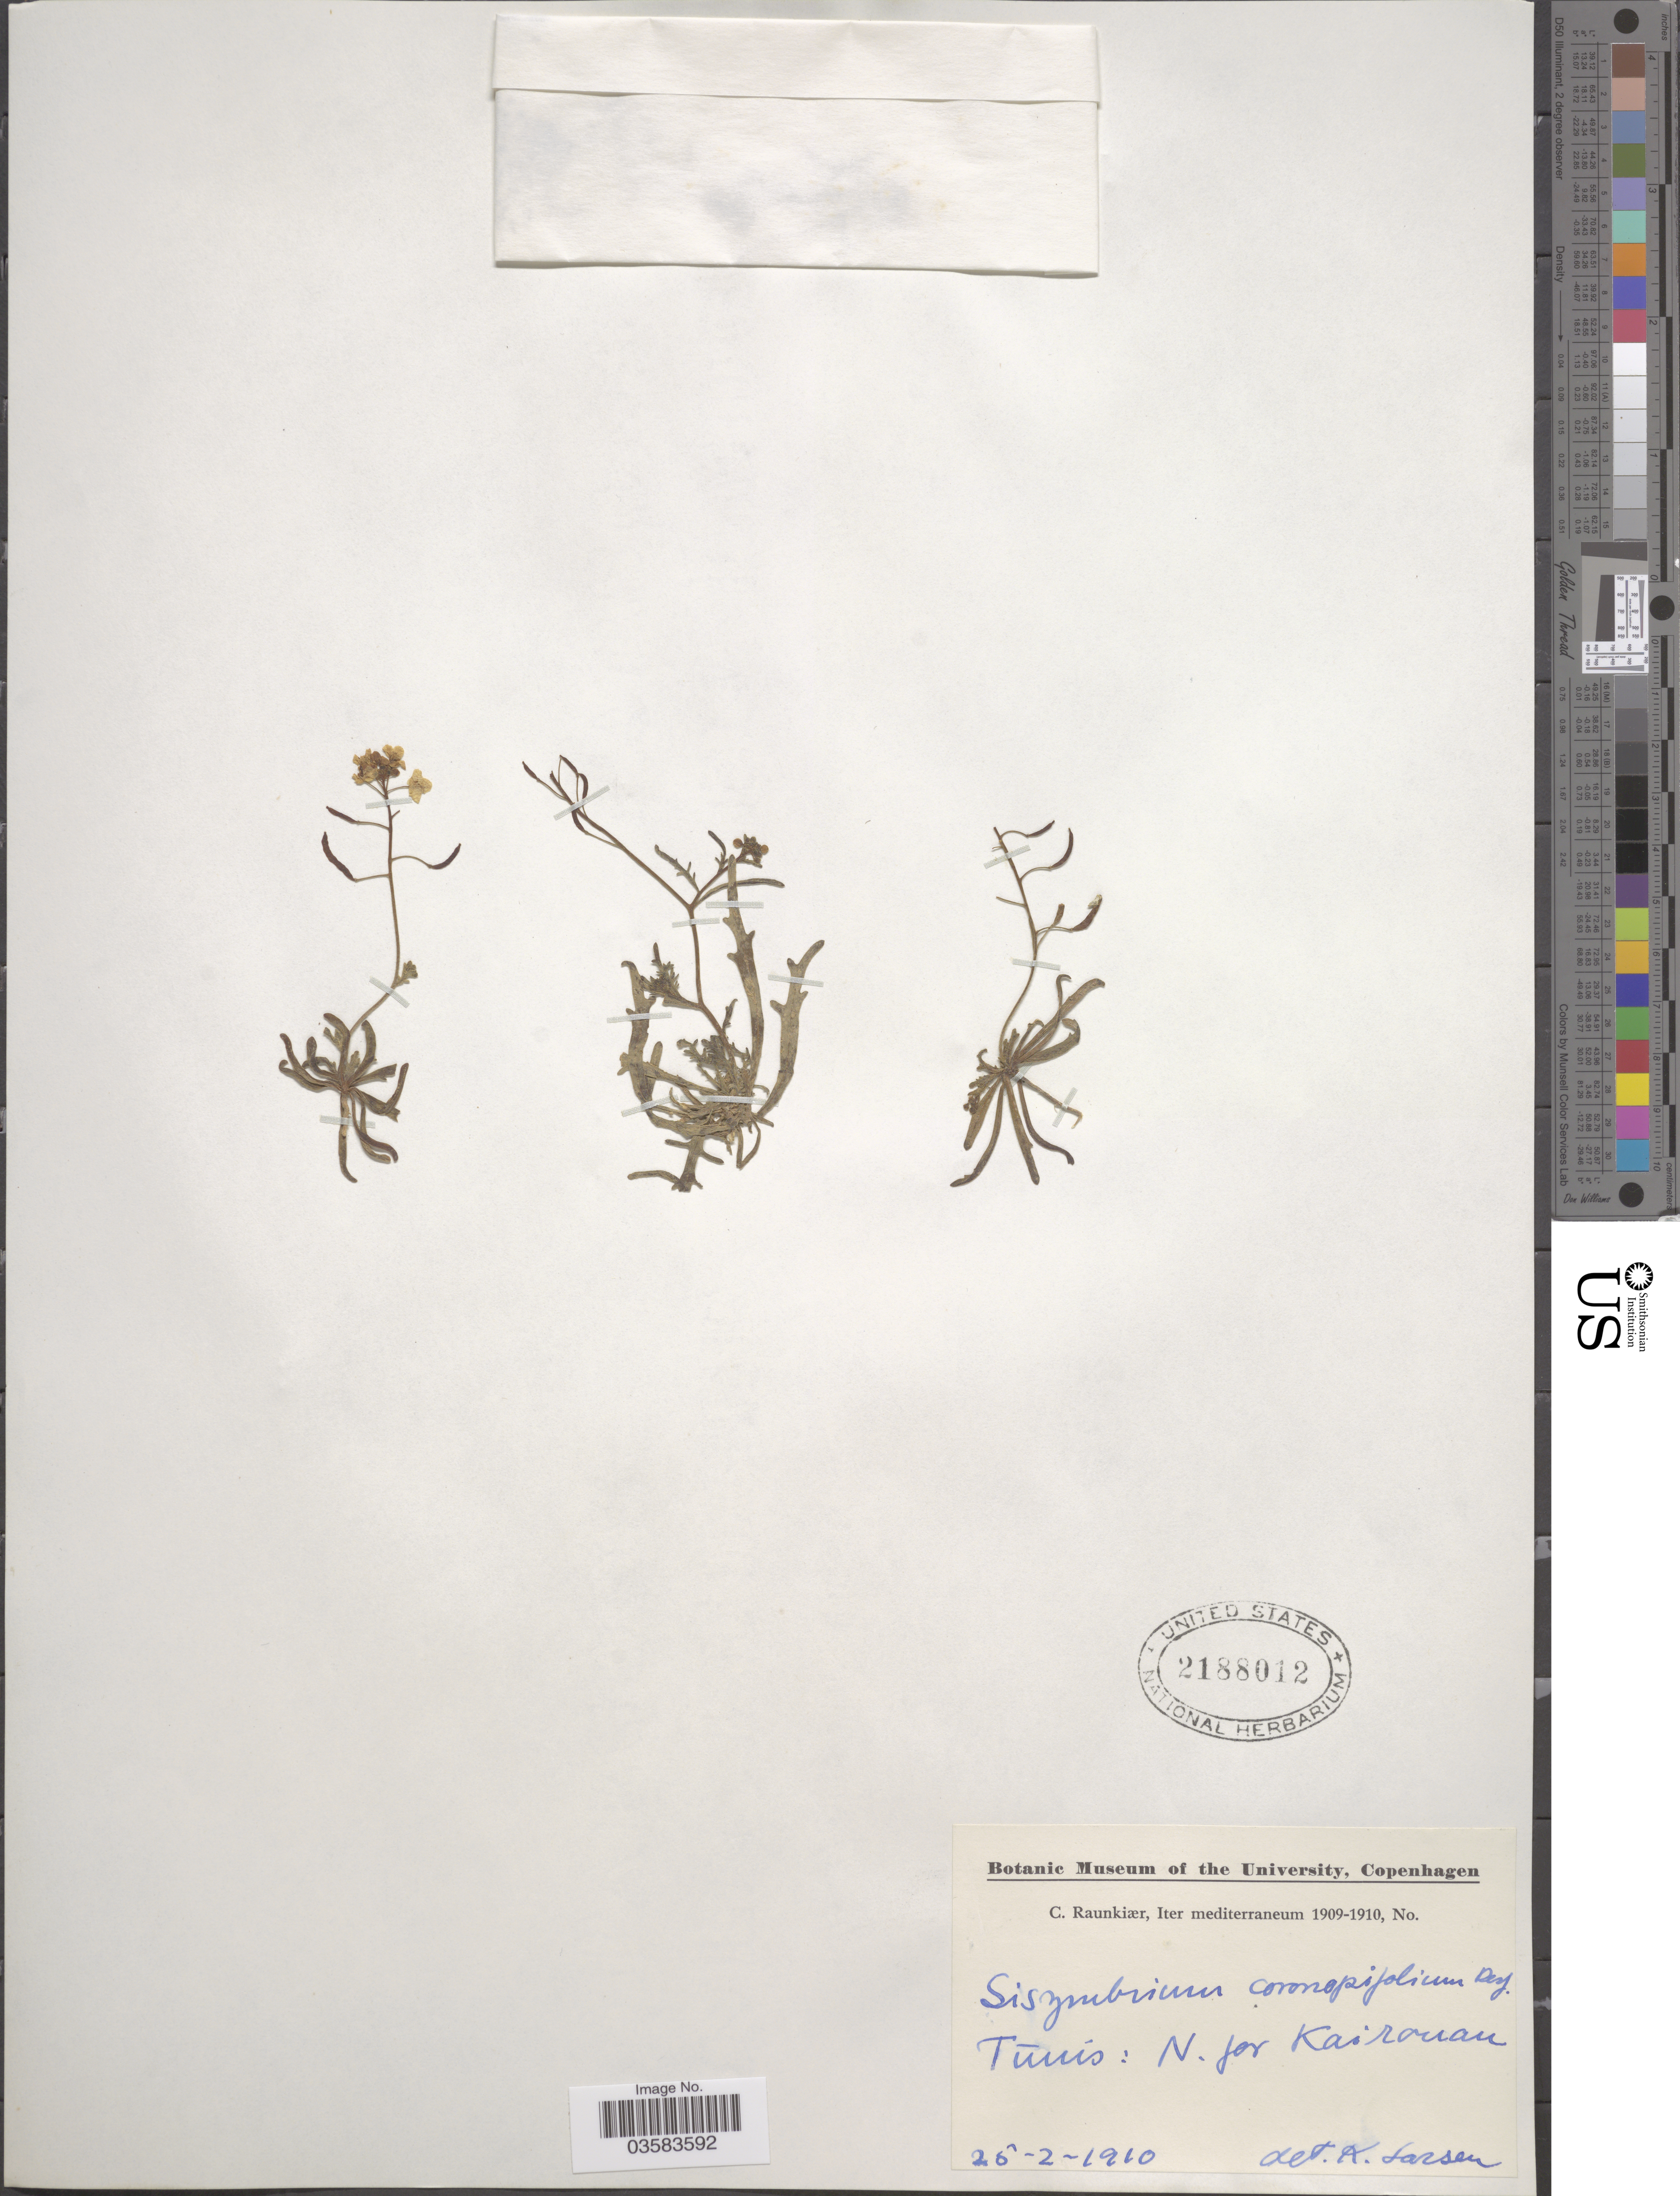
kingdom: Plantae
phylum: Tracheophyta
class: Magnoliopsida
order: Brassicales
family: Brassicaceae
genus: Sisymbrium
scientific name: Sisymbrium coronopifolium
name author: Desf.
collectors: C. Raunkiær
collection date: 1910-02-25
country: Tunisia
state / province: Kairouan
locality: Tūnis: N. for Kairouan.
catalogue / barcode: US 2188012